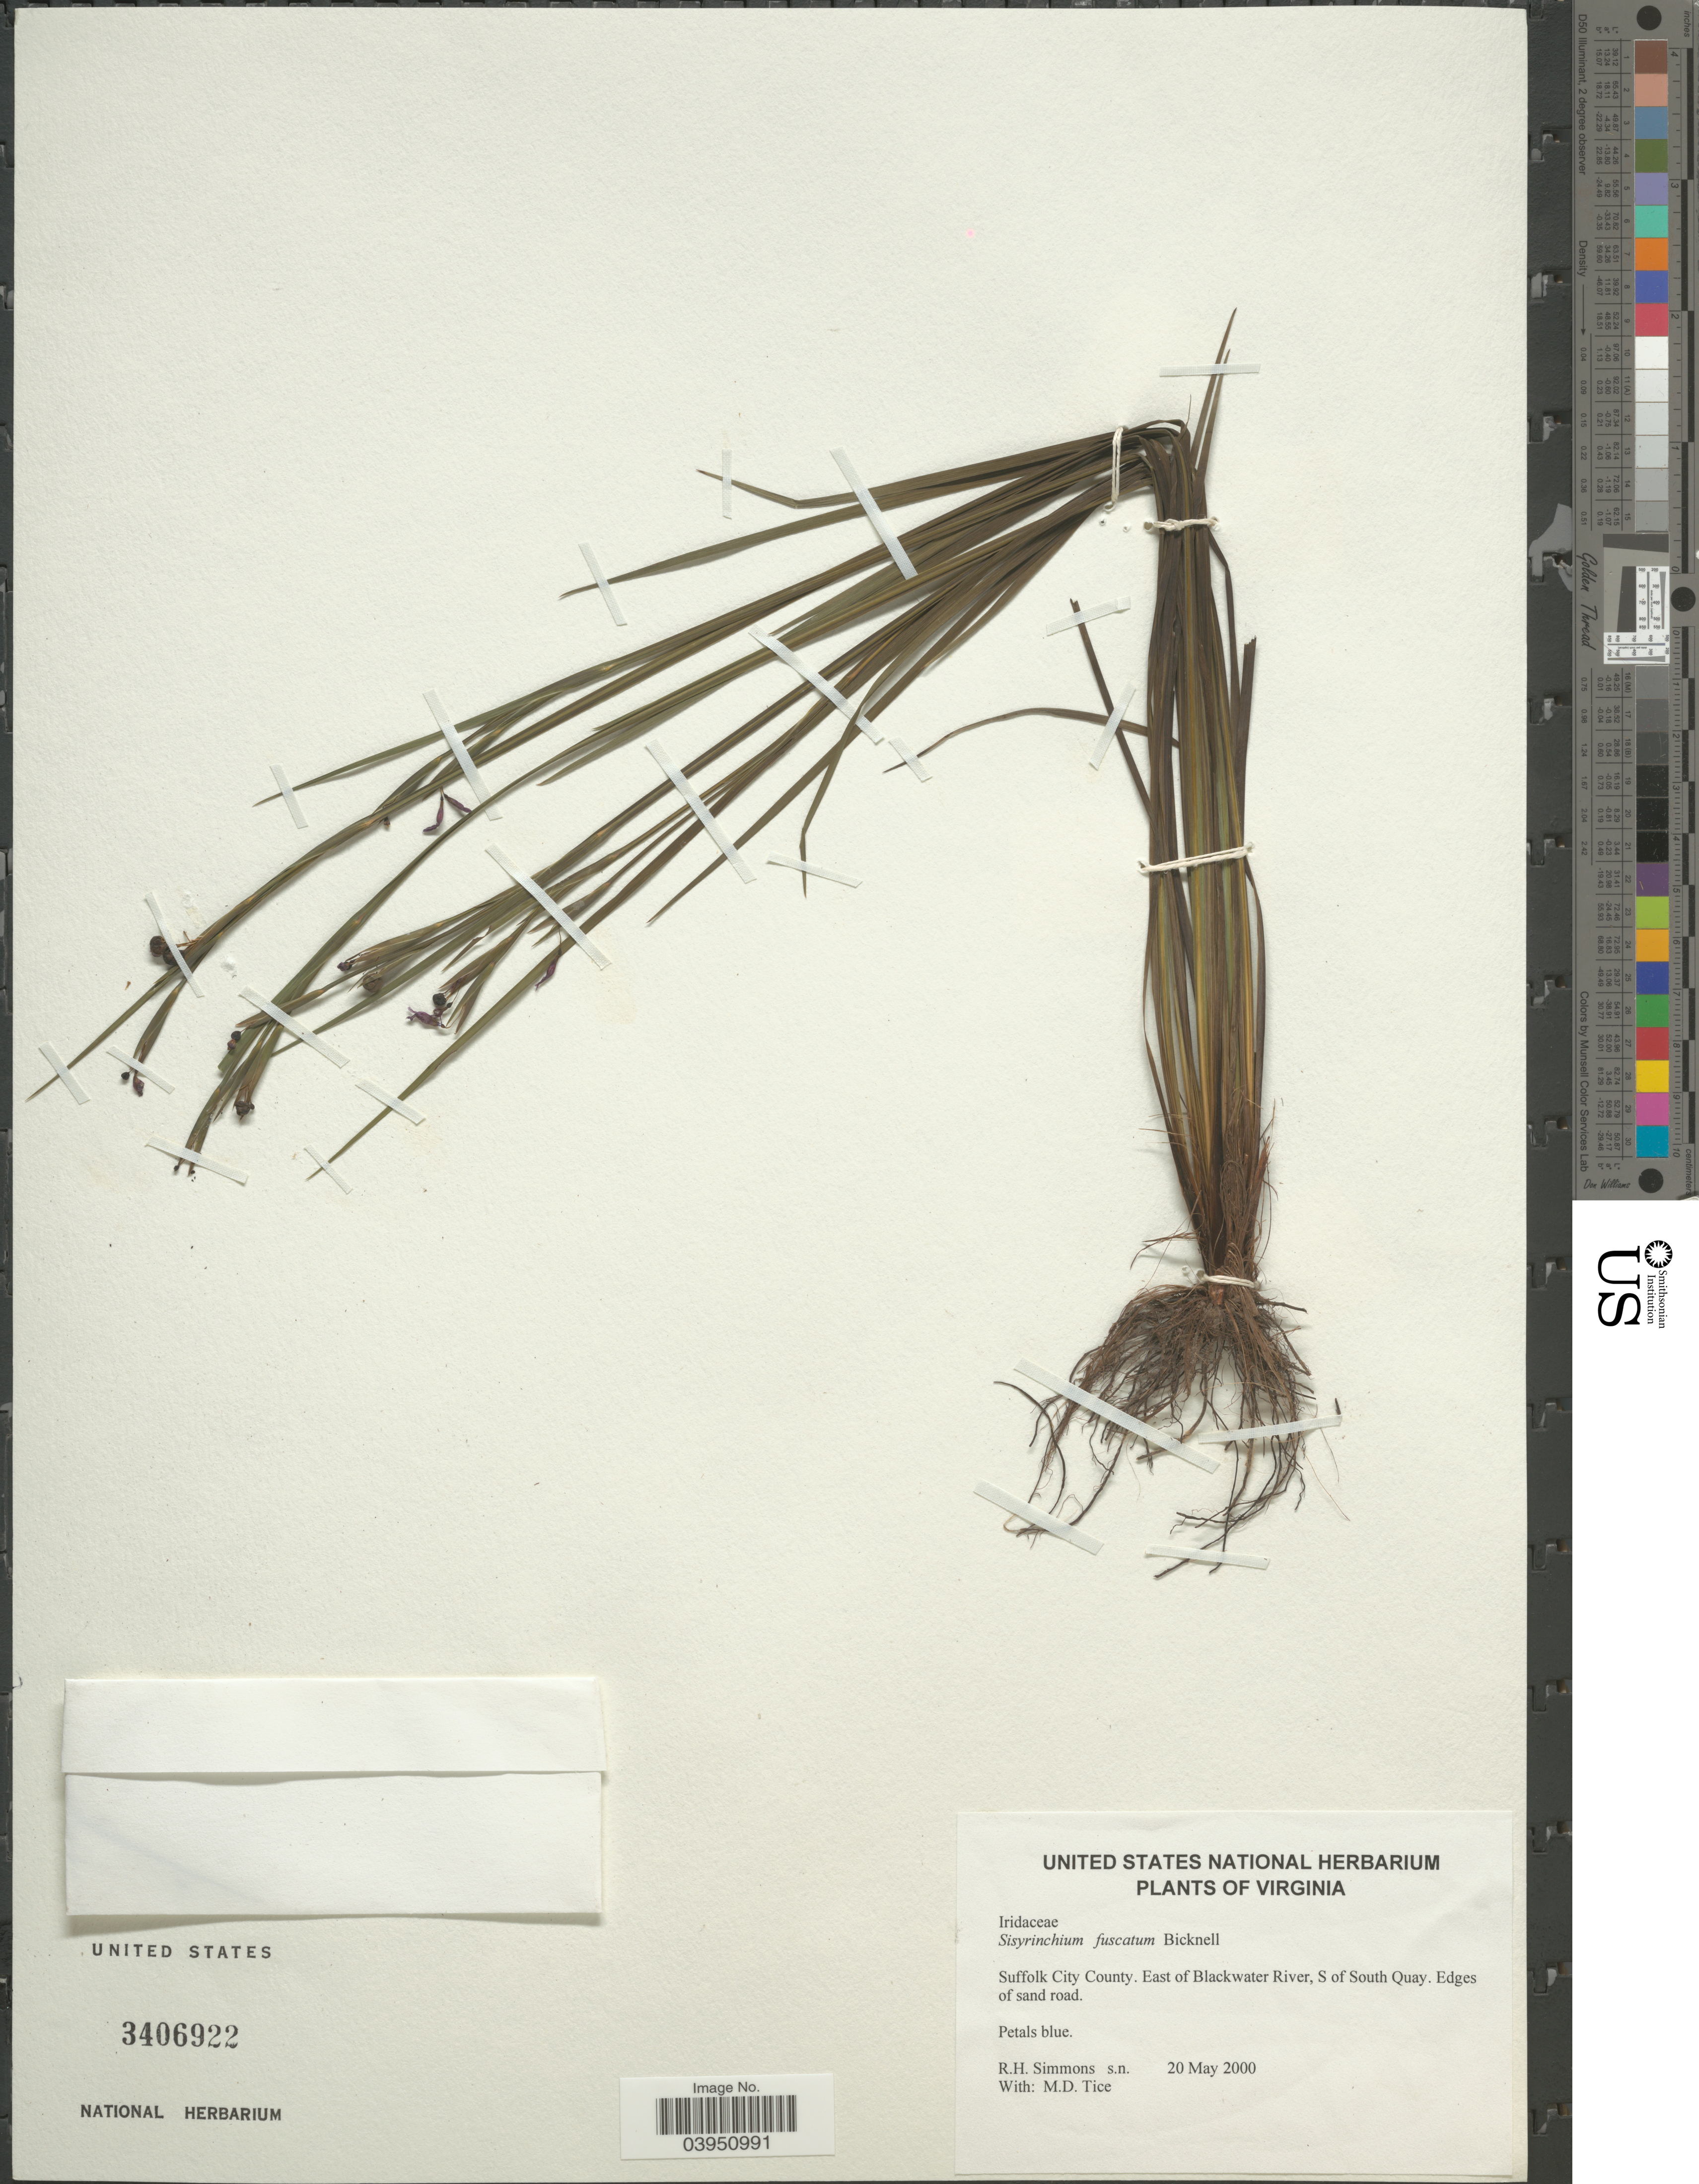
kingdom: Plantae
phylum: Tracheophyta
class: Liliopsida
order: Asparagales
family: Iridaceae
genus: Sisyrinchium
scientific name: Sisyrinchium fuscatum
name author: E.P. Bicknell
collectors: R. H. Simmons & M. Tice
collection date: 2000-05-20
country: United States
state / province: Virginia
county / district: City of Suffolk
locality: Suffolk City County. East of Blackwater River, S of South Quay.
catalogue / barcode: US 3406922